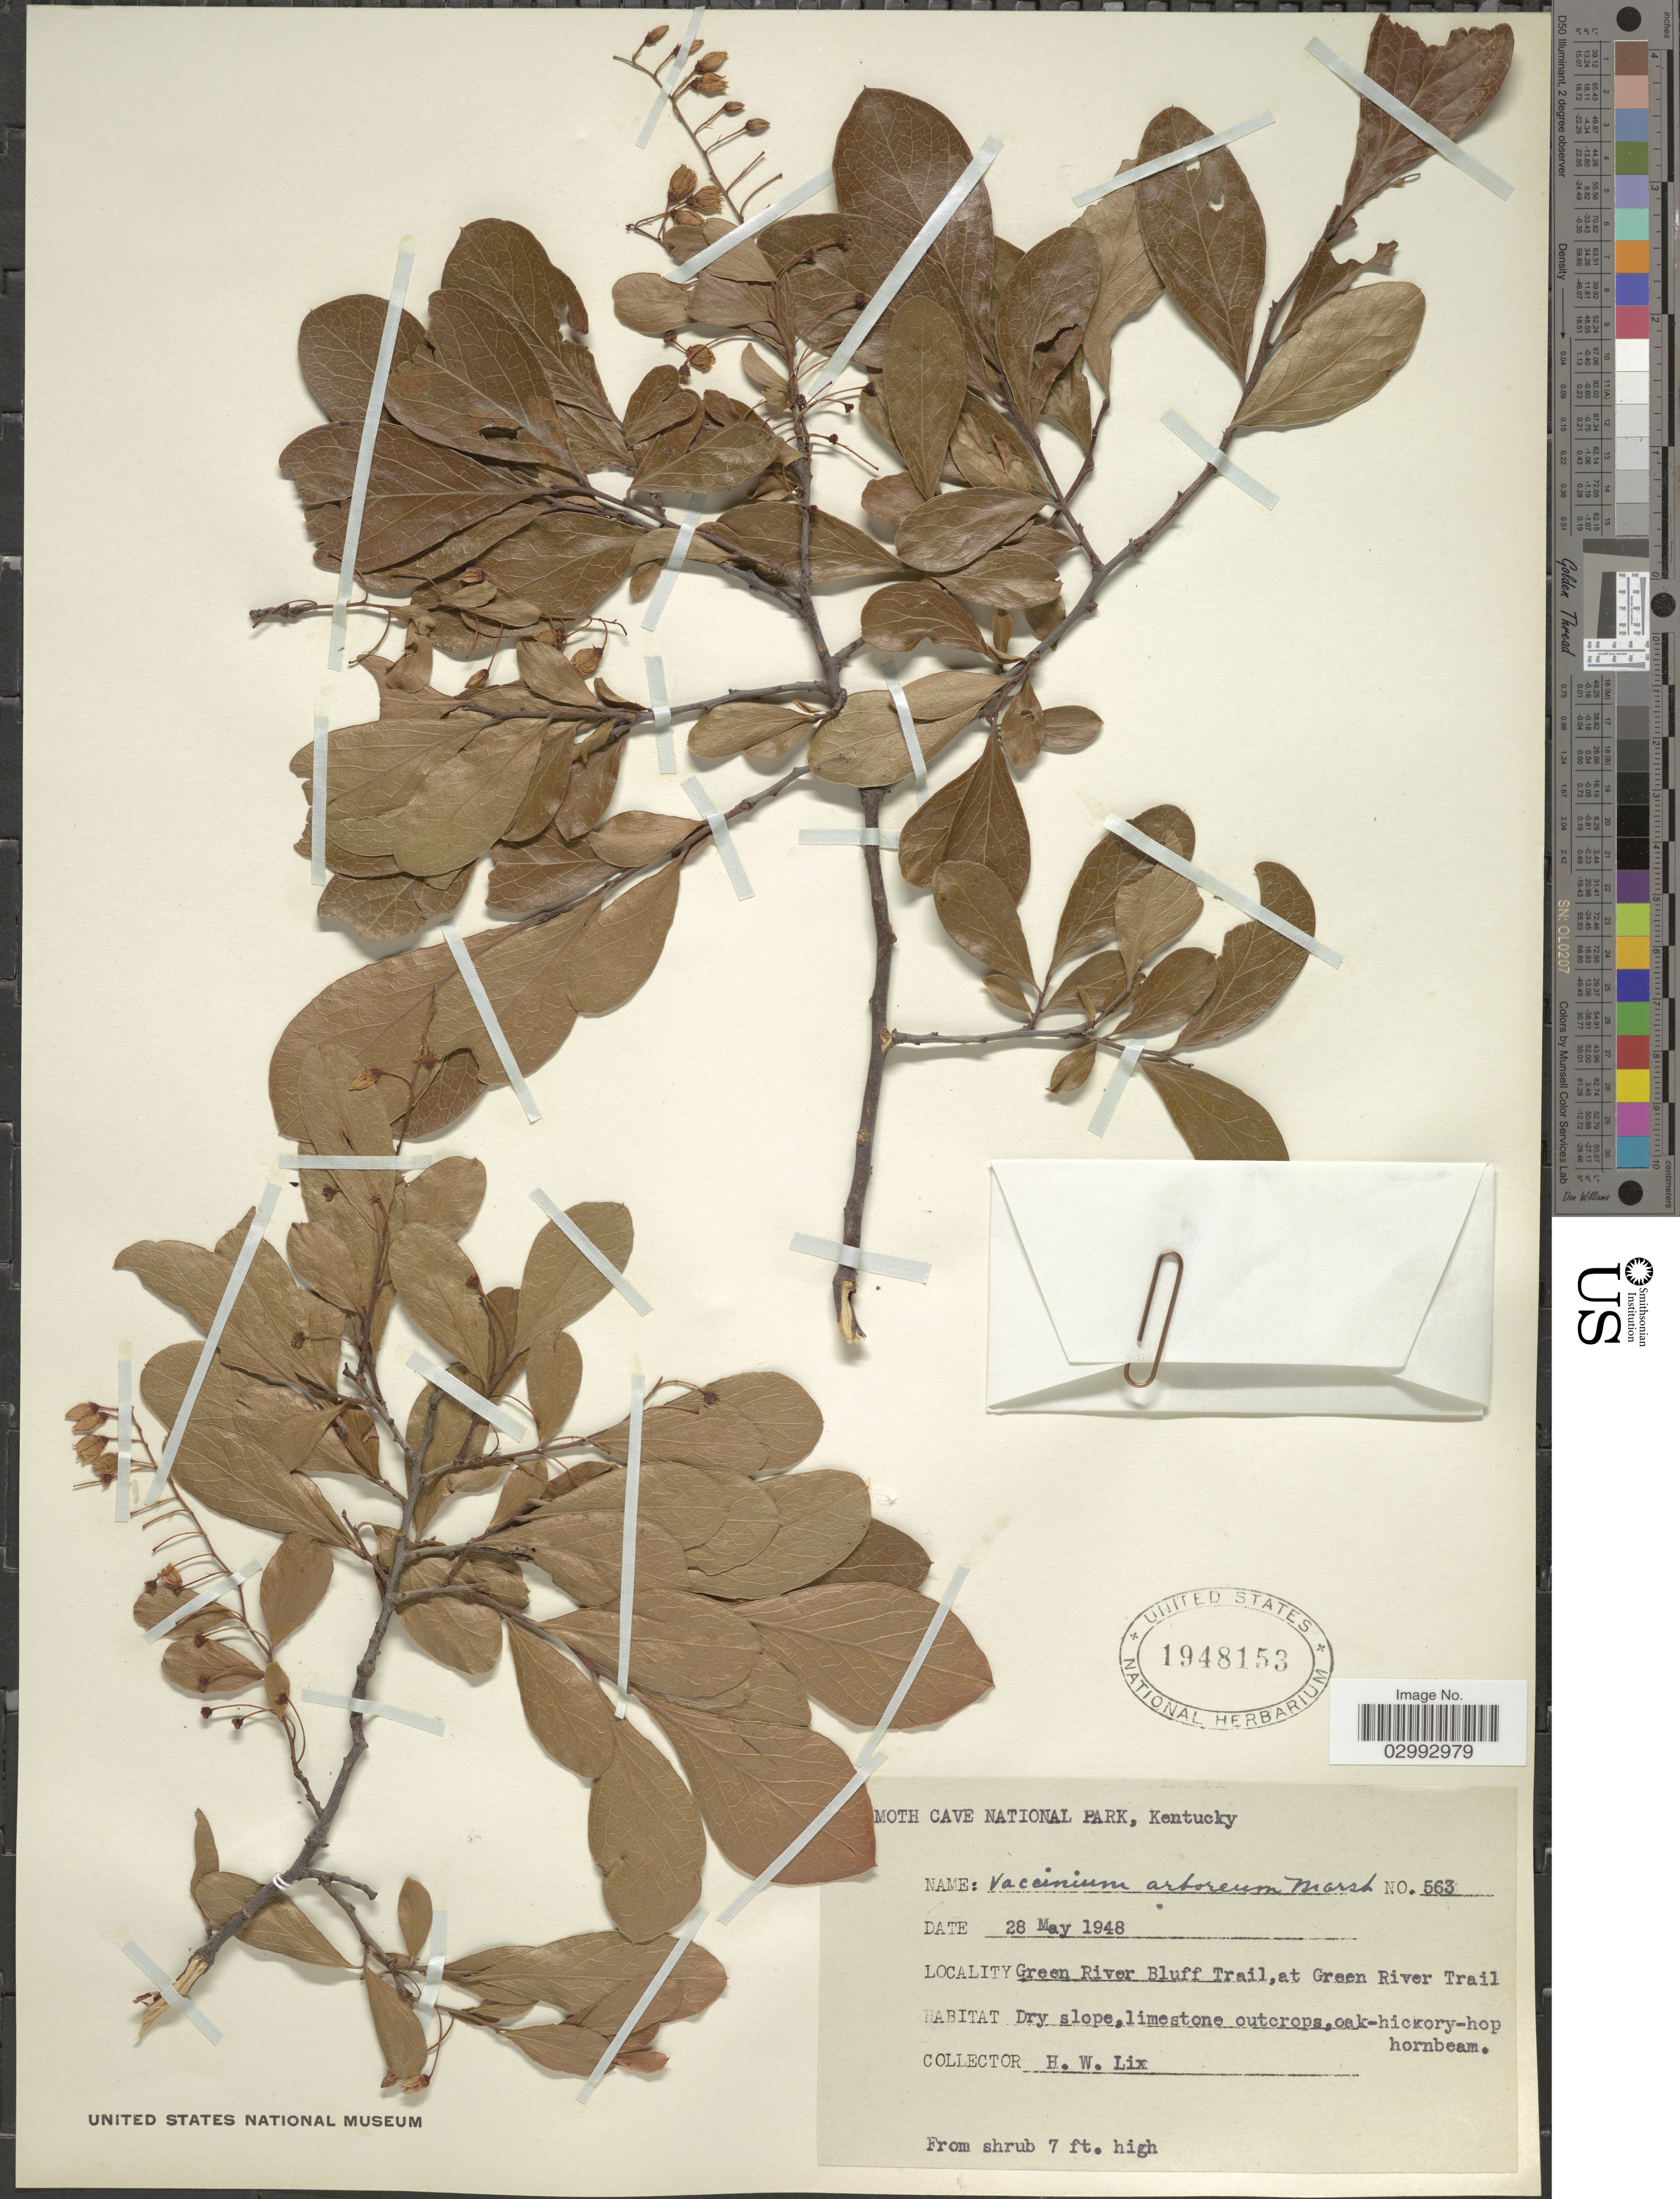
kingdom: Plantae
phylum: Tracheophyta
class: Magnoliopsida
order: Ericales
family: Ericaceae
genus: Batodendron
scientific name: Batodendron arboreum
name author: Nutt.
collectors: H. W. Lix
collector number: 563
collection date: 1948-05-28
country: United States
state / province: Kentucky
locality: Mammoth Cave National Park. Green River Bluff Trail, at Green River Trail.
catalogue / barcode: US 1948153